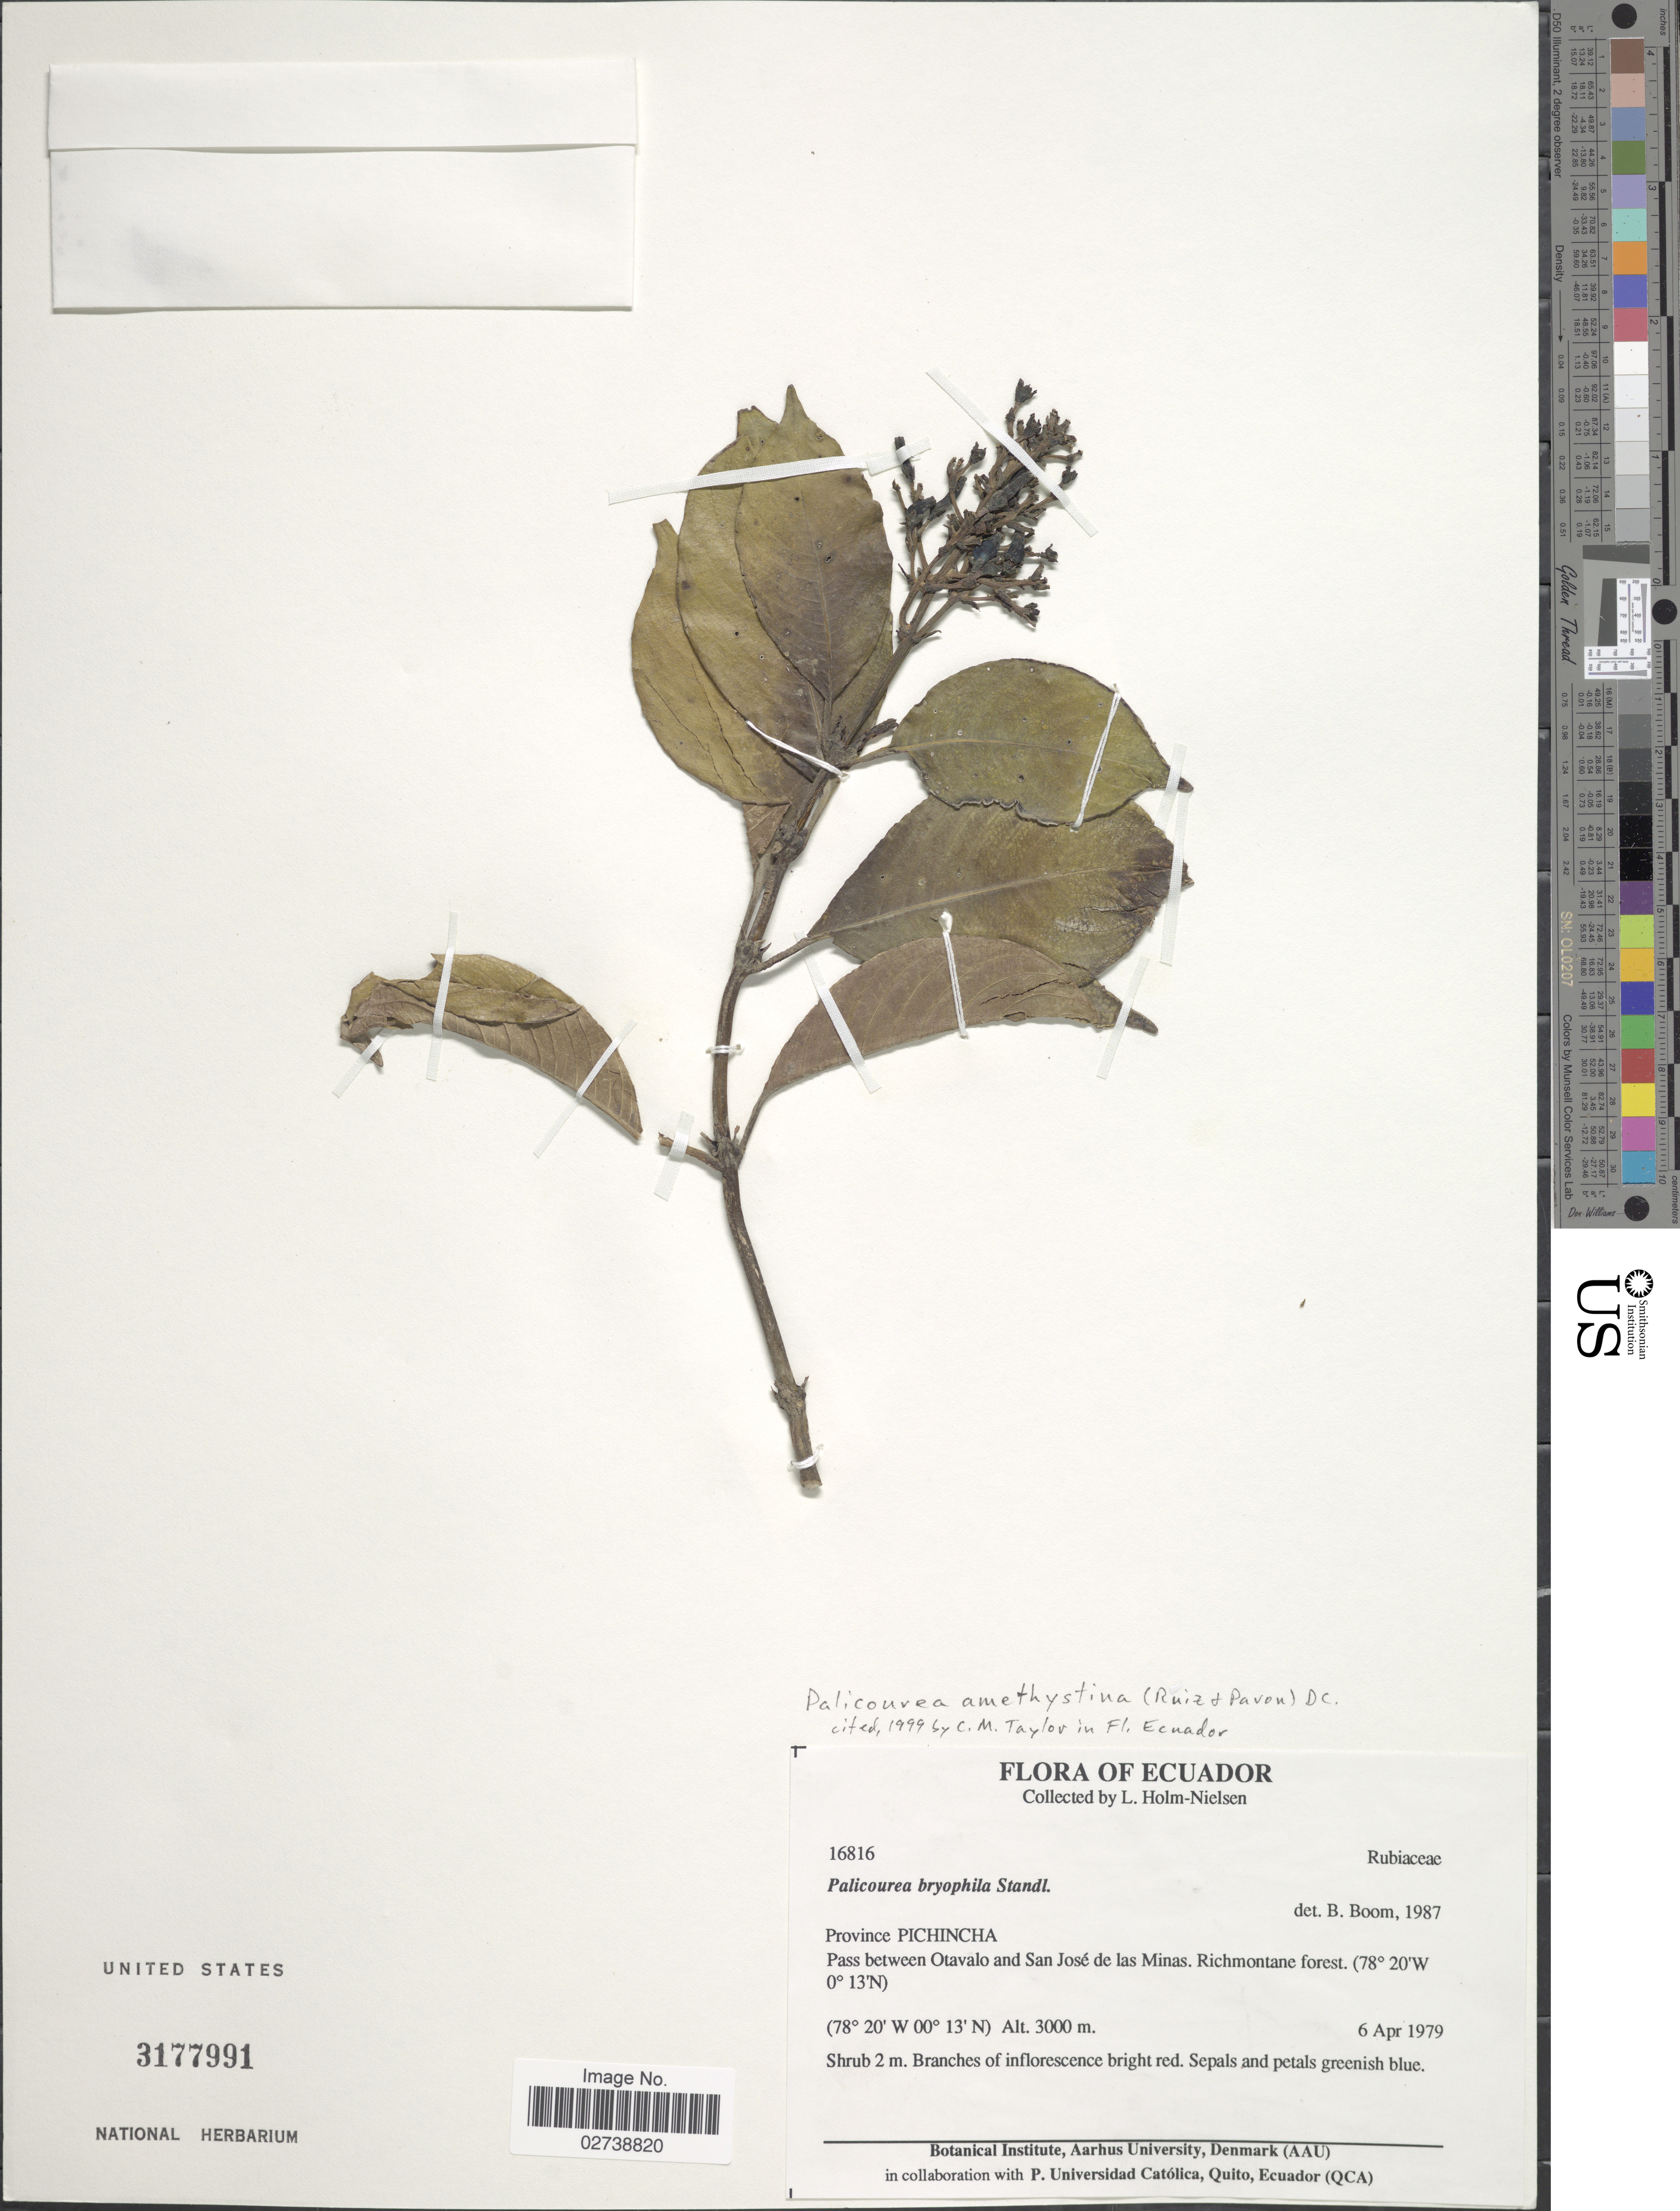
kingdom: Plantae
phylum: Tracheophyta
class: Magnoliopsida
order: Gentianales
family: Rubiaceae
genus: Palicourea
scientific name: Palicourea amethystina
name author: (Ruiz & Pav.) DC.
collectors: L. Holm-Nielsen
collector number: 16816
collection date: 1979-04-06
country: Ecuador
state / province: Pichincha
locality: Pass between Otavalo and San José de las Minas. Richmontane forest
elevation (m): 3000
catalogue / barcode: US 3177991